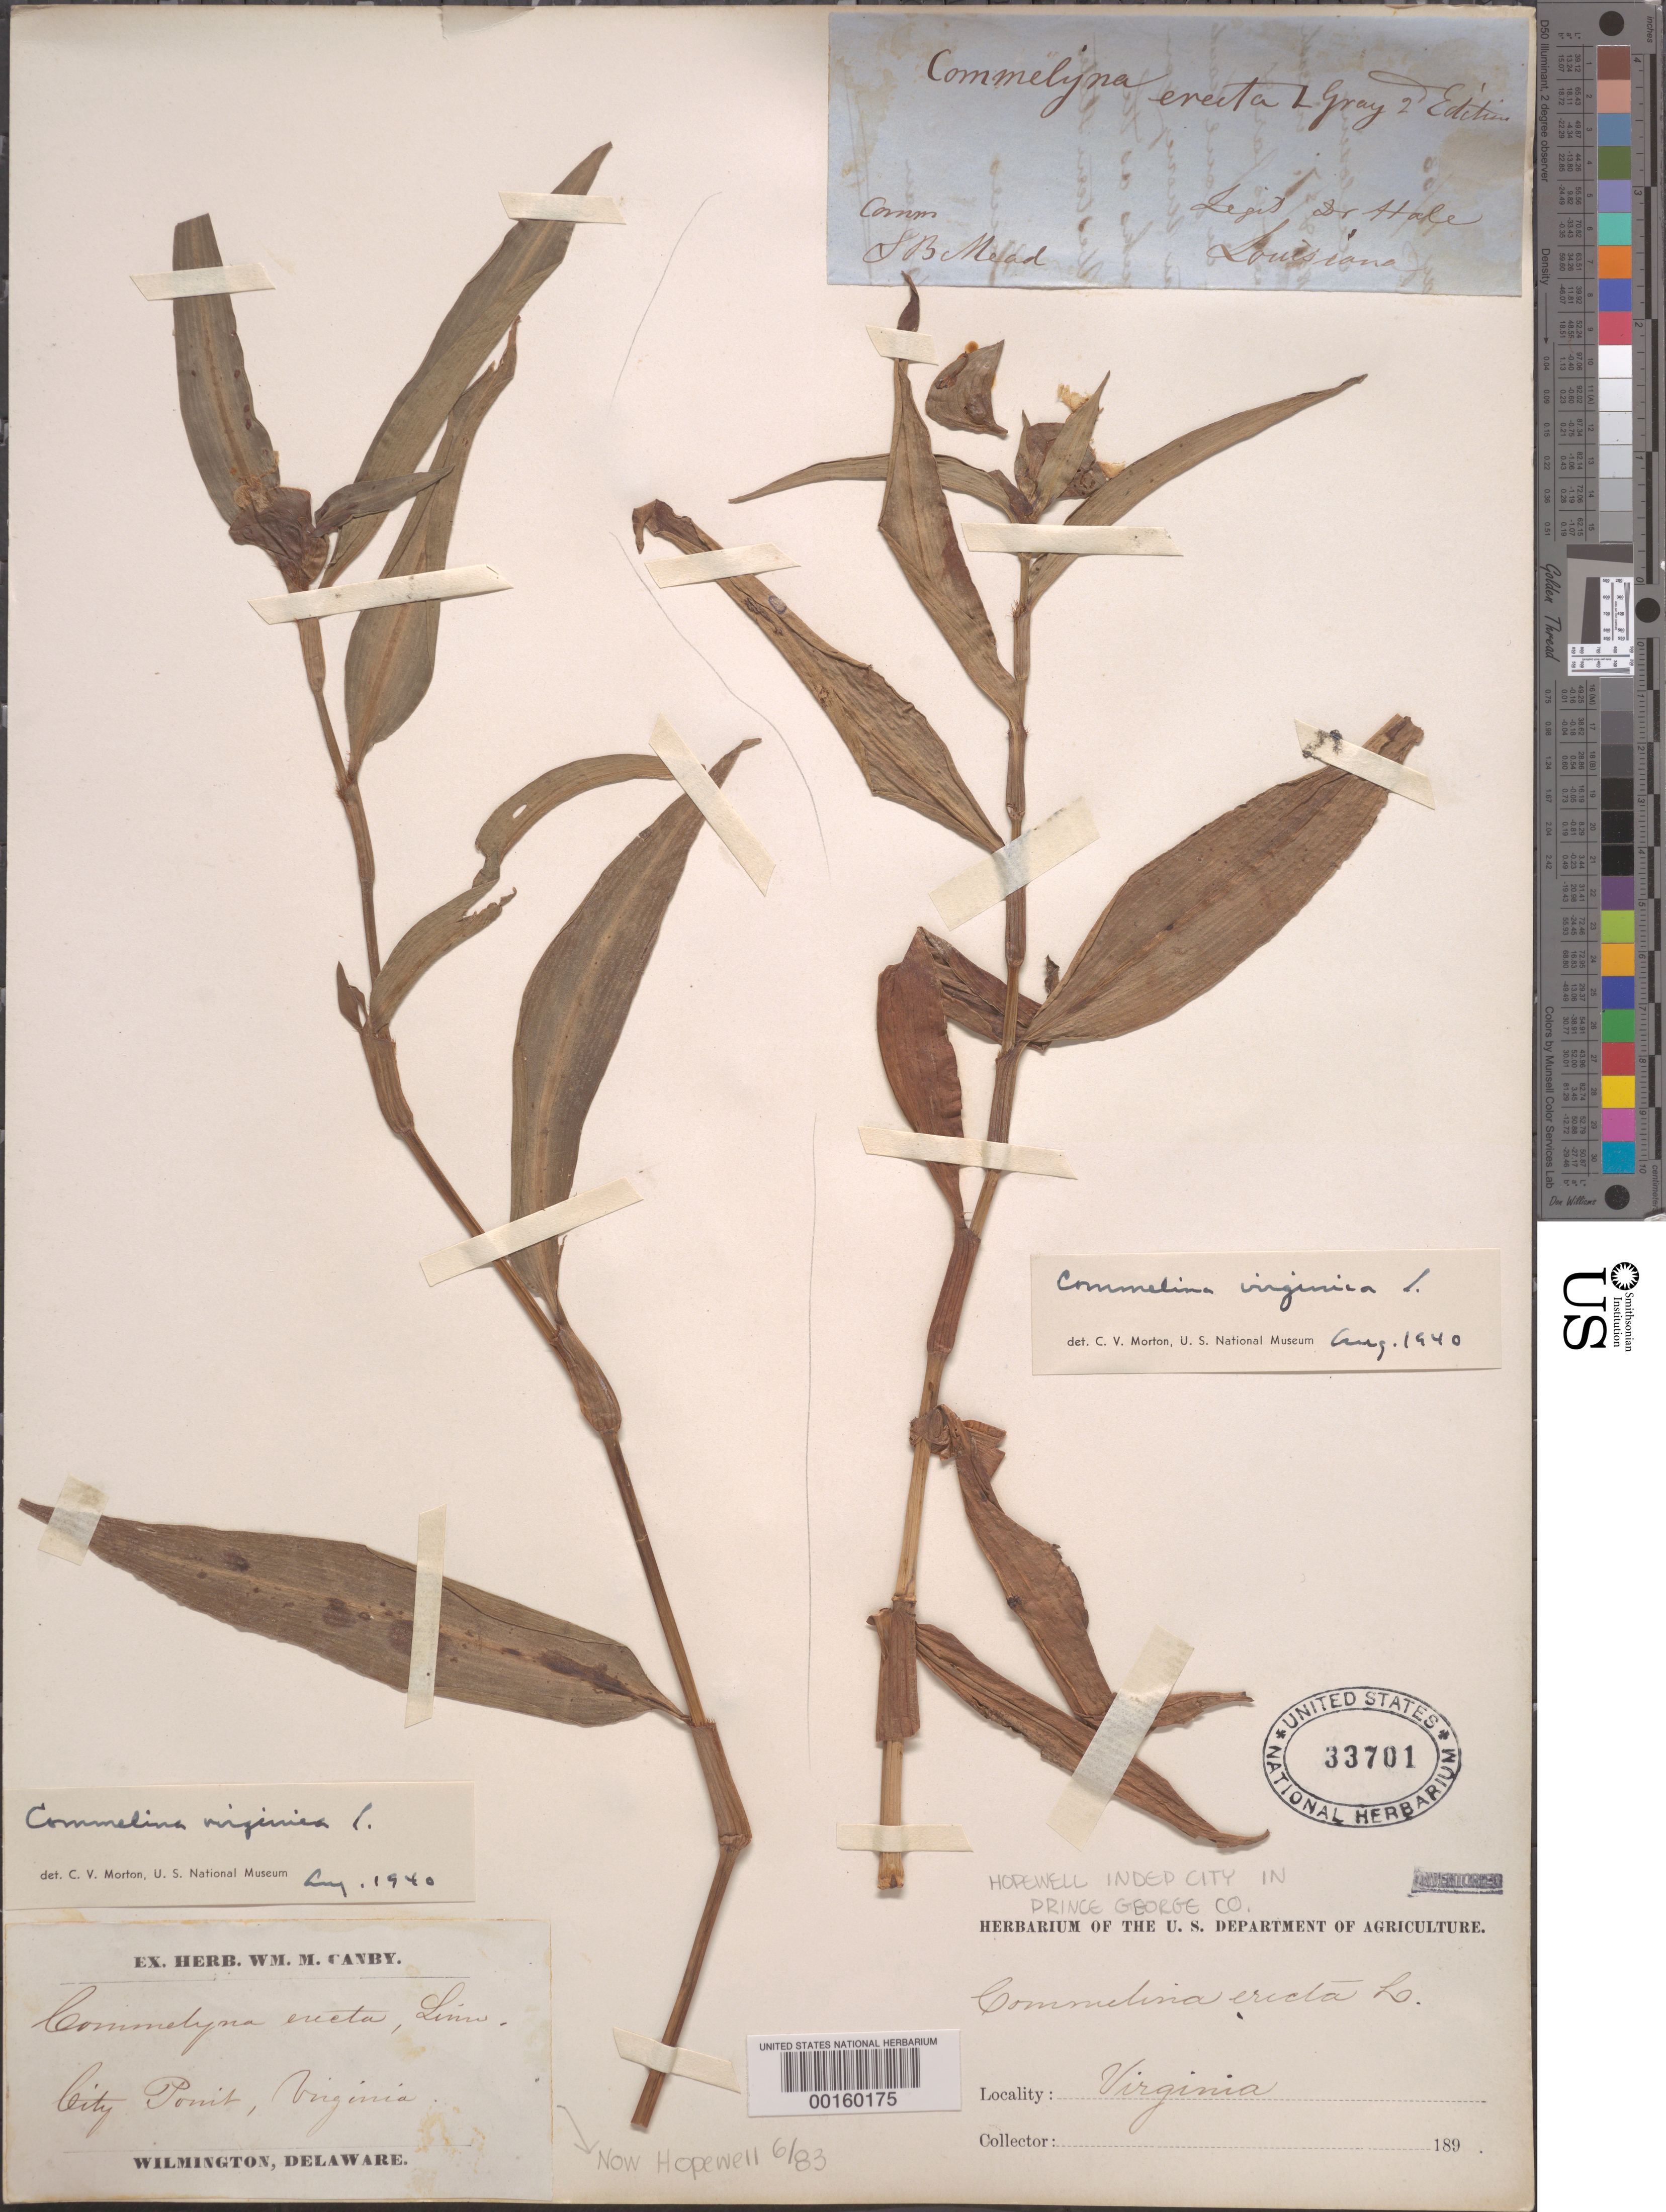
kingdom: Plantae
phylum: Tracheophyta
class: Liliopsida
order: Commelinales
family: Commelinaceae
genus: Commelina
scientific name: Commelina virginica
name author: L.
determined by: Morton, C. V.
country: United States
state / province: Virginia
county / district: Prince George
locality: Hopewell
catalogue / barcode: US 33701